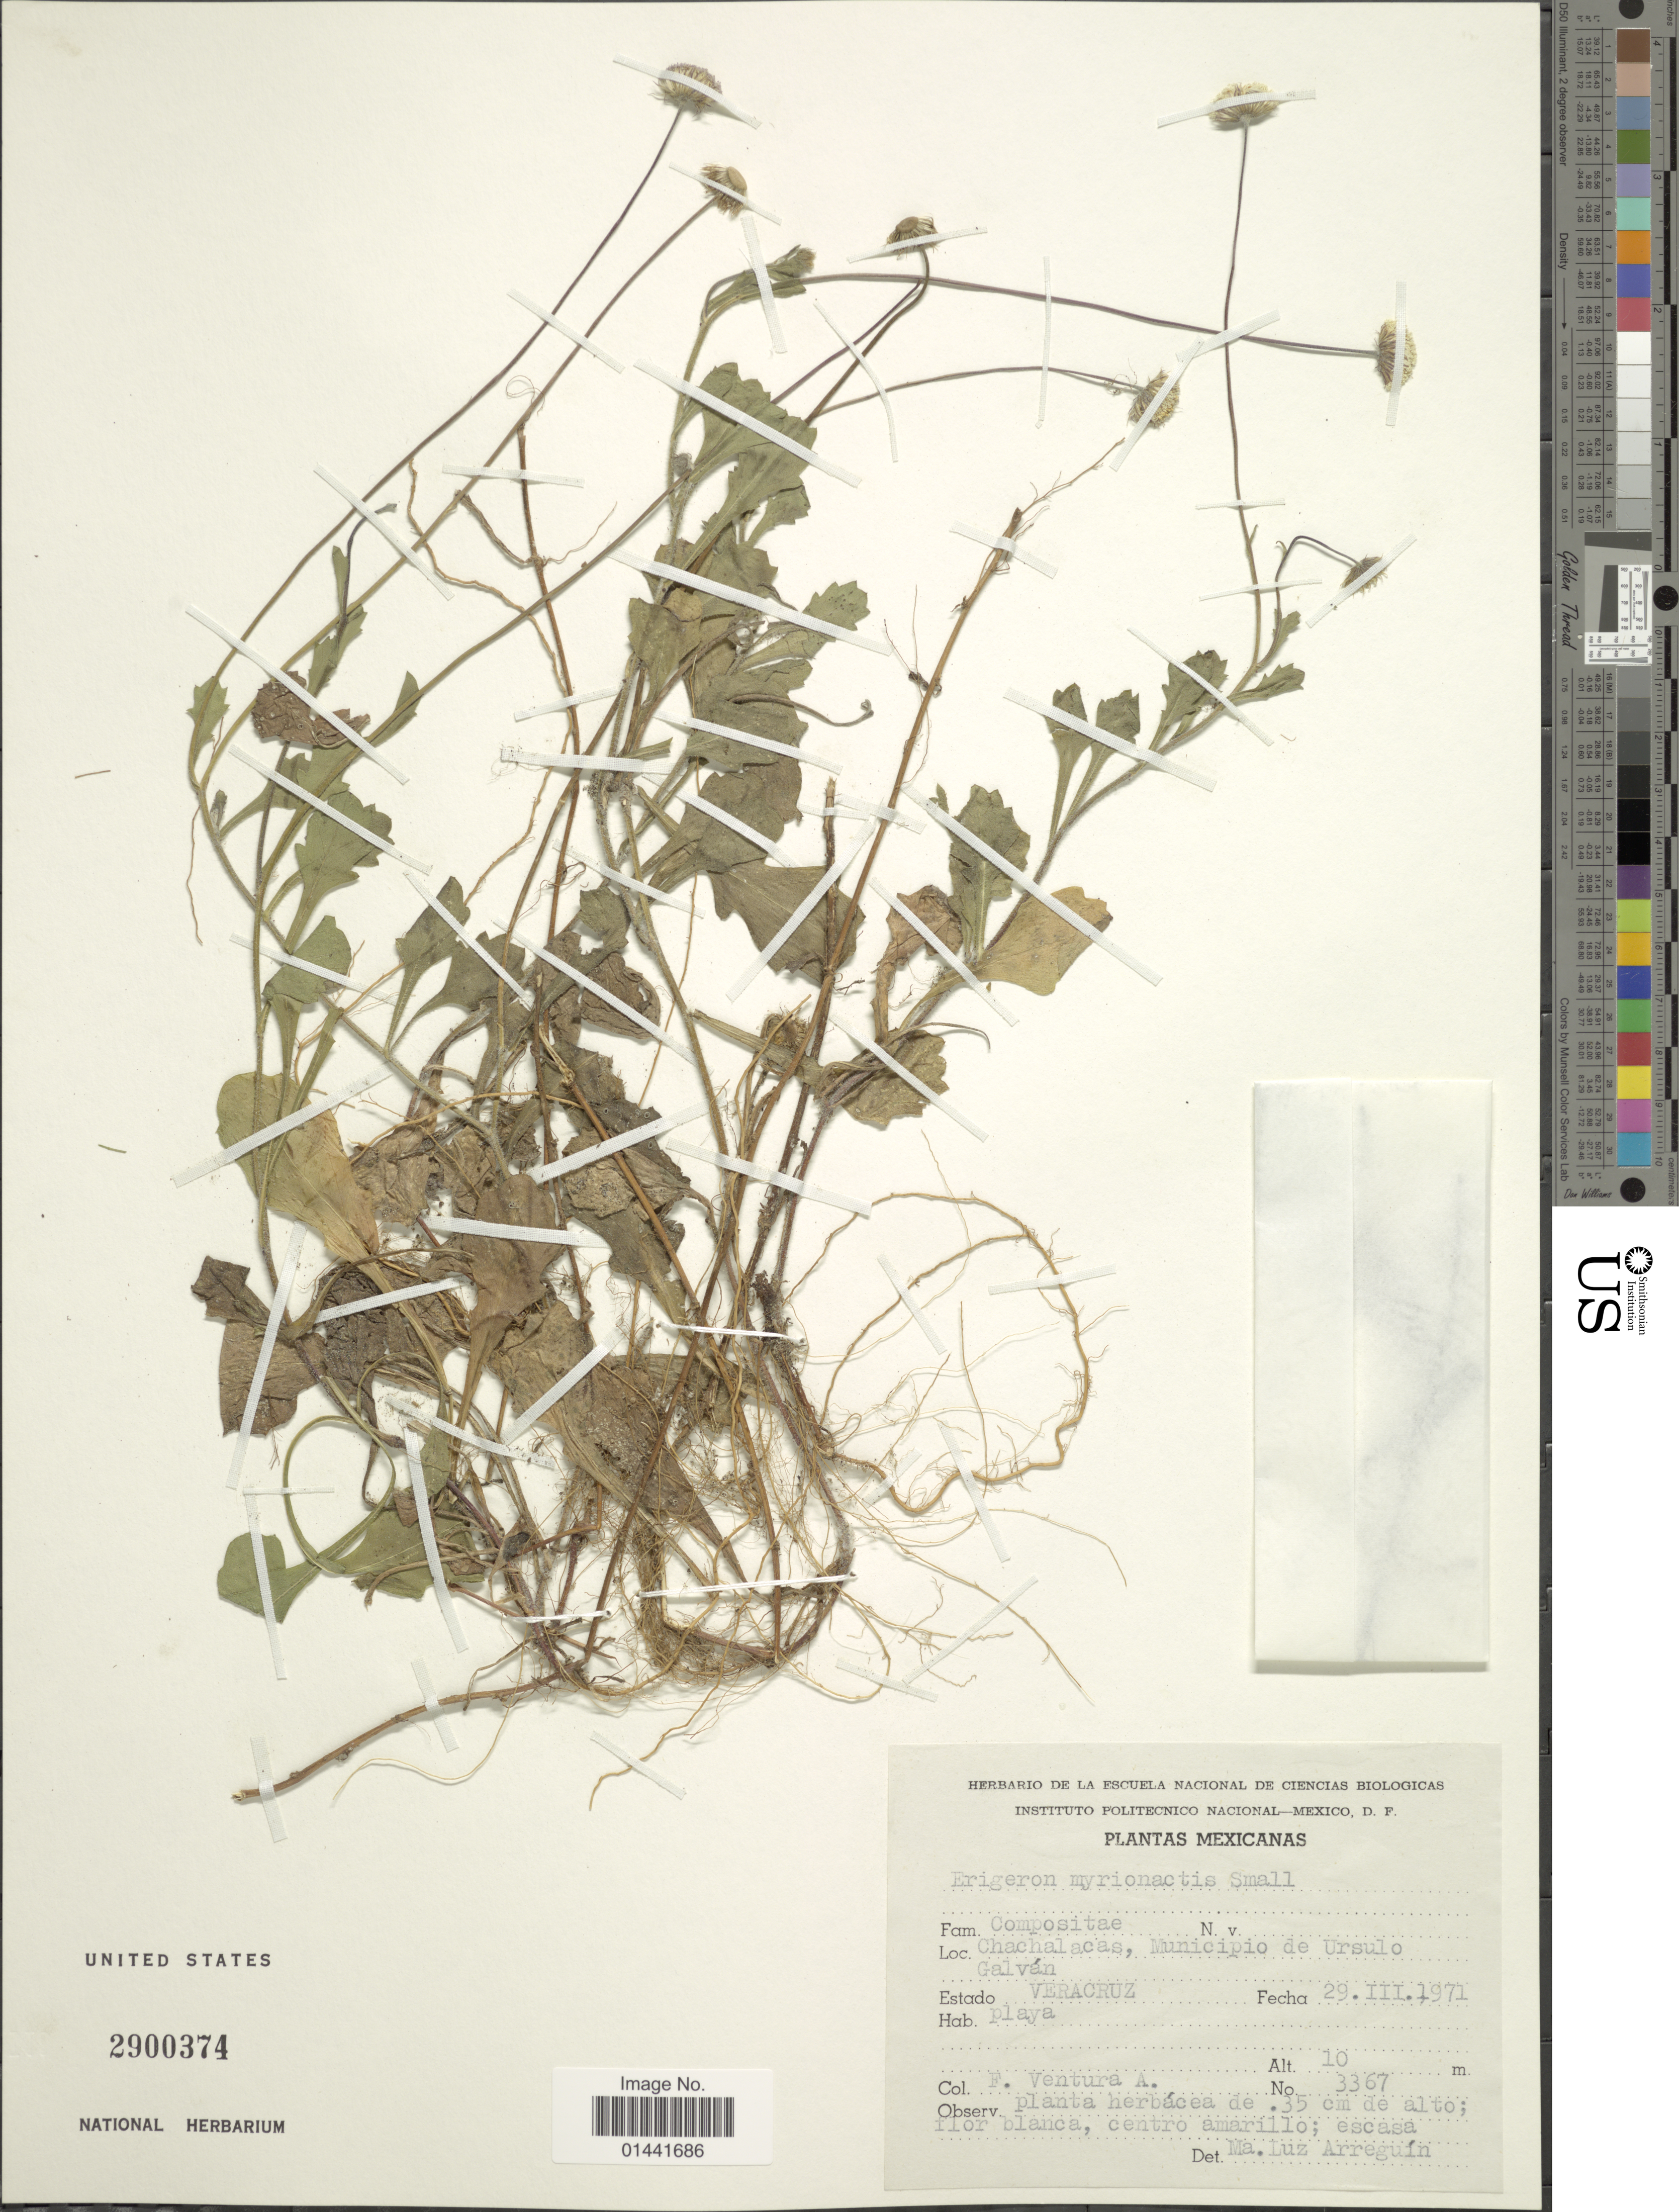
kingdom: Plantae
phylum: Tracheophyta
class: Magnoliopsida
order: Asterales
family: Asteraceae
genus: Erigeron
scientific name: Erigeron myrionactis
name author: Small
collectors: F. Ventura A.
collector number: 3367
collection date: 1971-03-29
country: Mexico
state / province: Veracruz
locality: Chacalacas, Municipio de Ursulo Galván. estado Veracruz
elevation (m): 10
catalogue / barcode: US 2900374